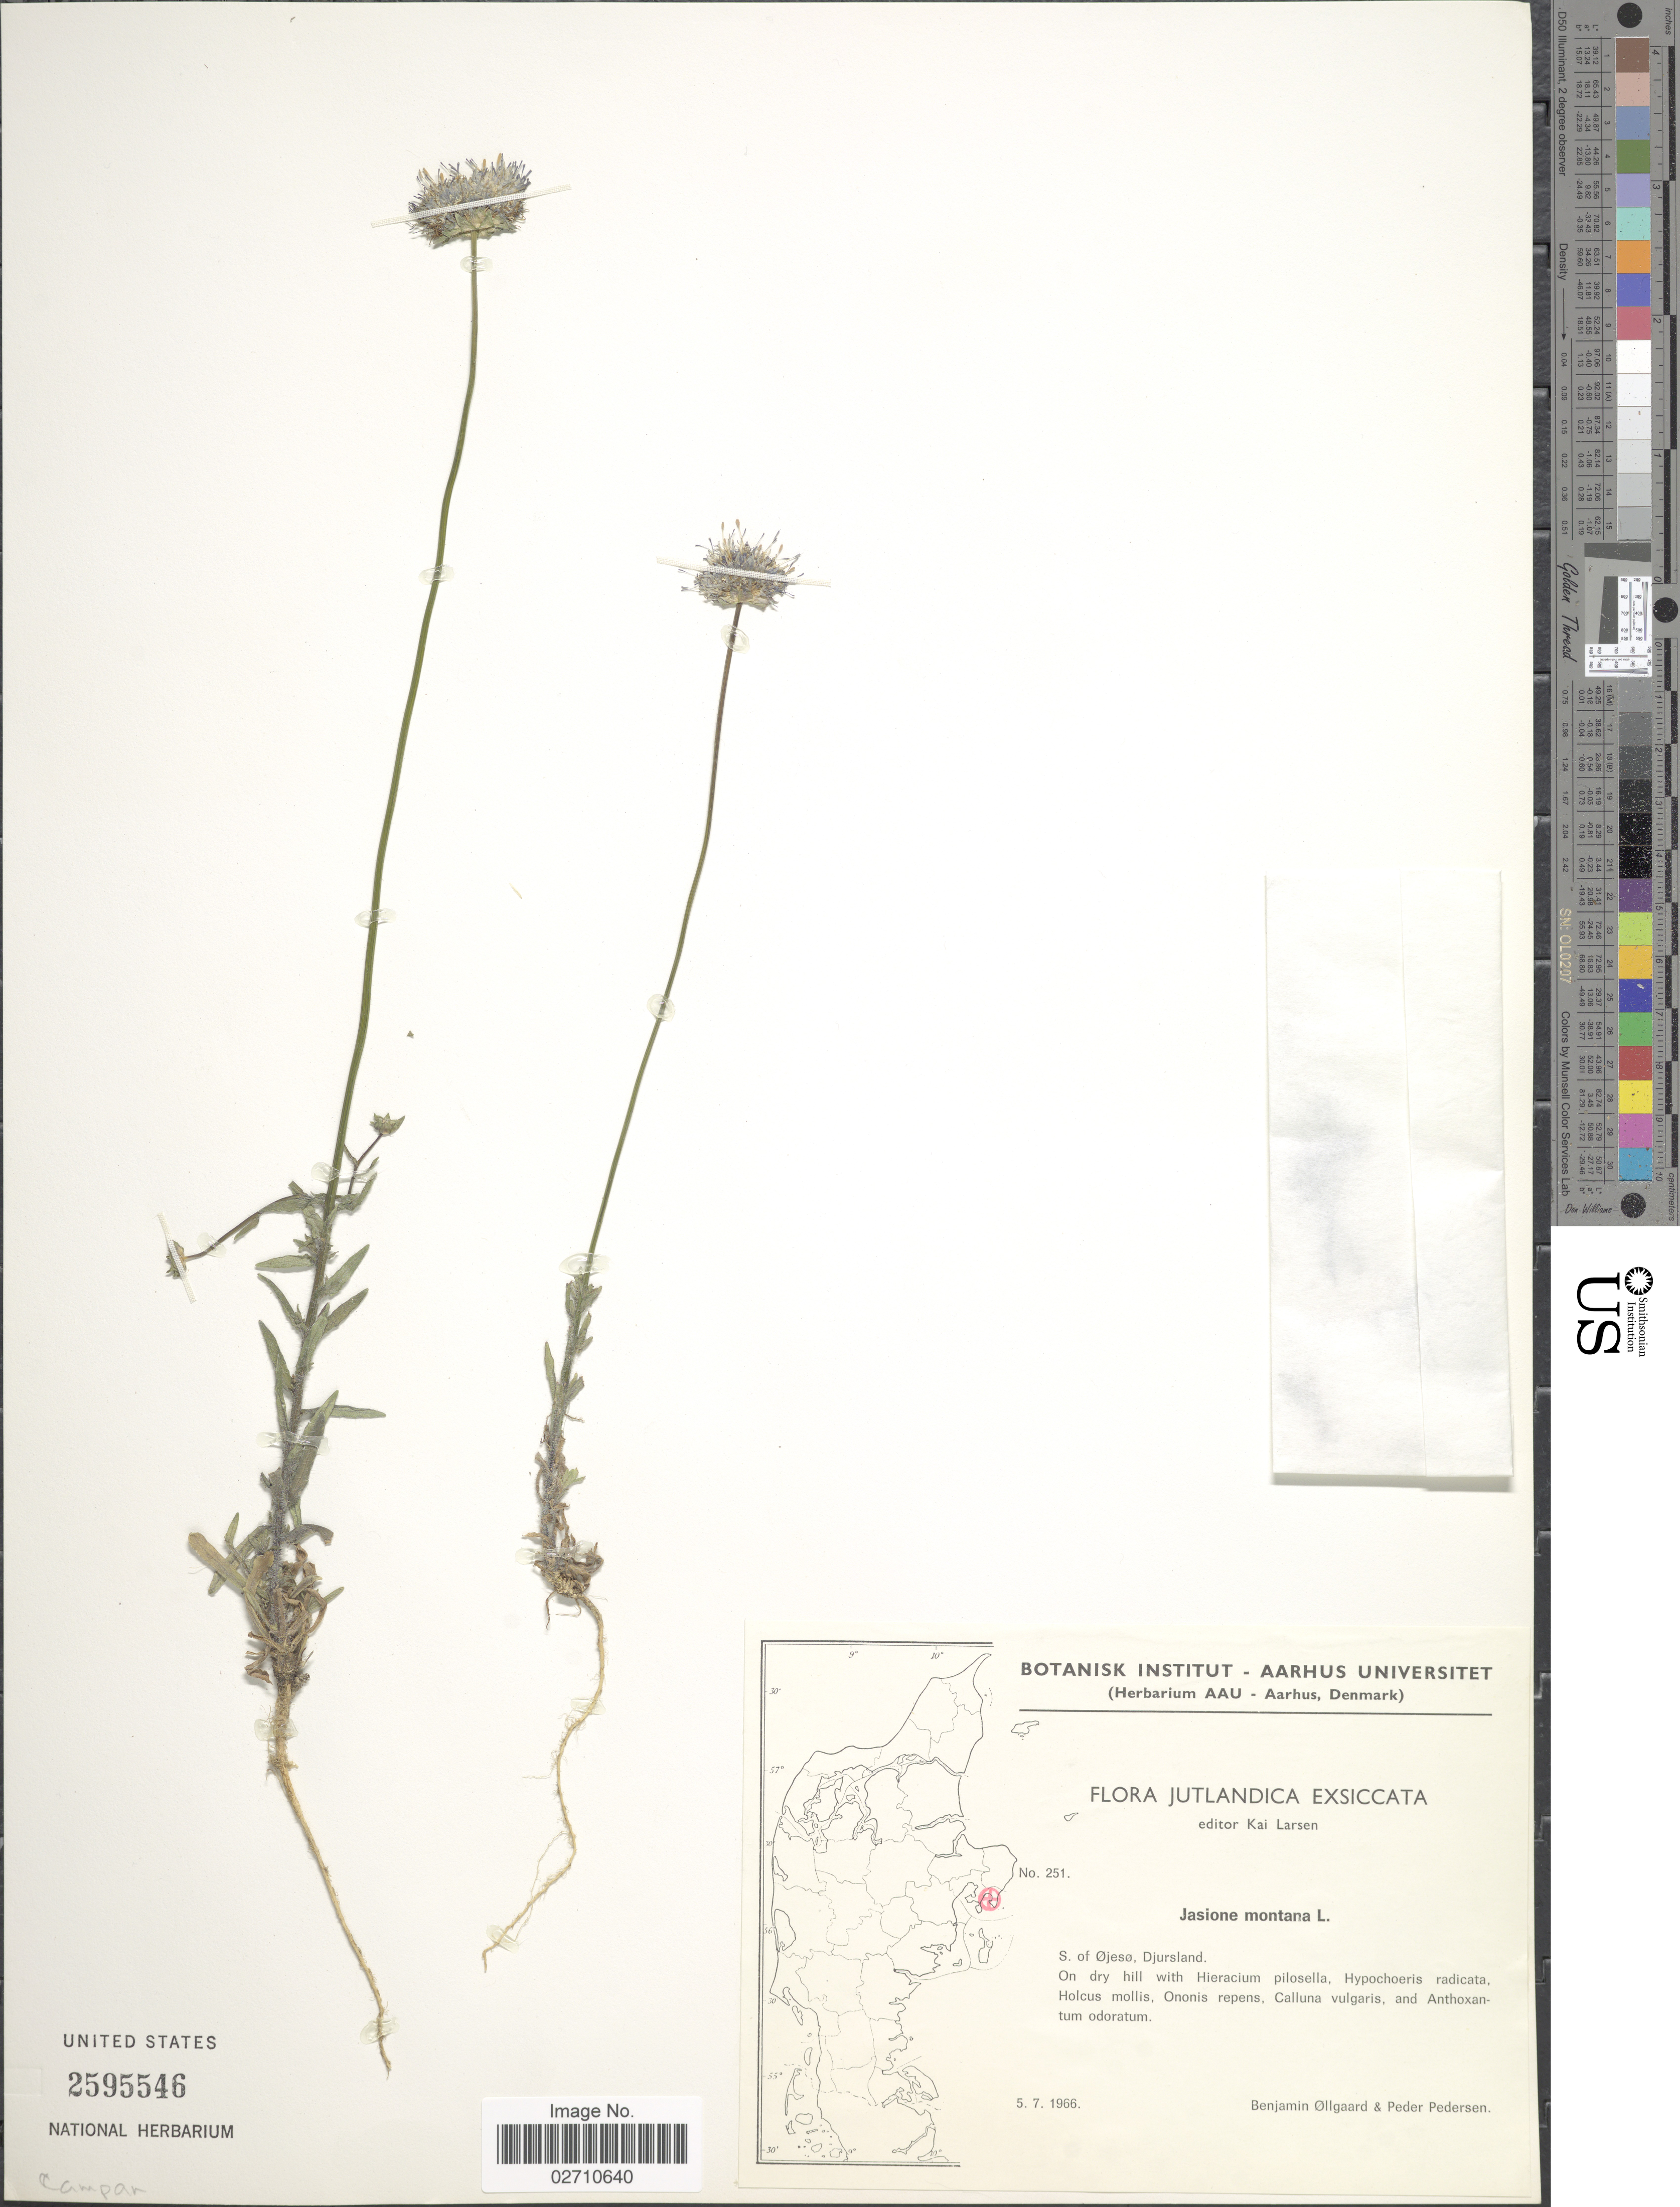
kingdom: Plantae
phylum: Tracheophyta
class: Magnoliopsida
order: Asterales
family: Campanulaceae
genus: Jasione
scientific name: Jasione montana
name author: L.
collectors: B. Øllgaard & P. Pedersen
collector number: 251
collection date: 1966-07-05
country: Denmark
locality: Jutlandica, S. of Øjeso, Djursland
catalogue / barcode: US 2595546